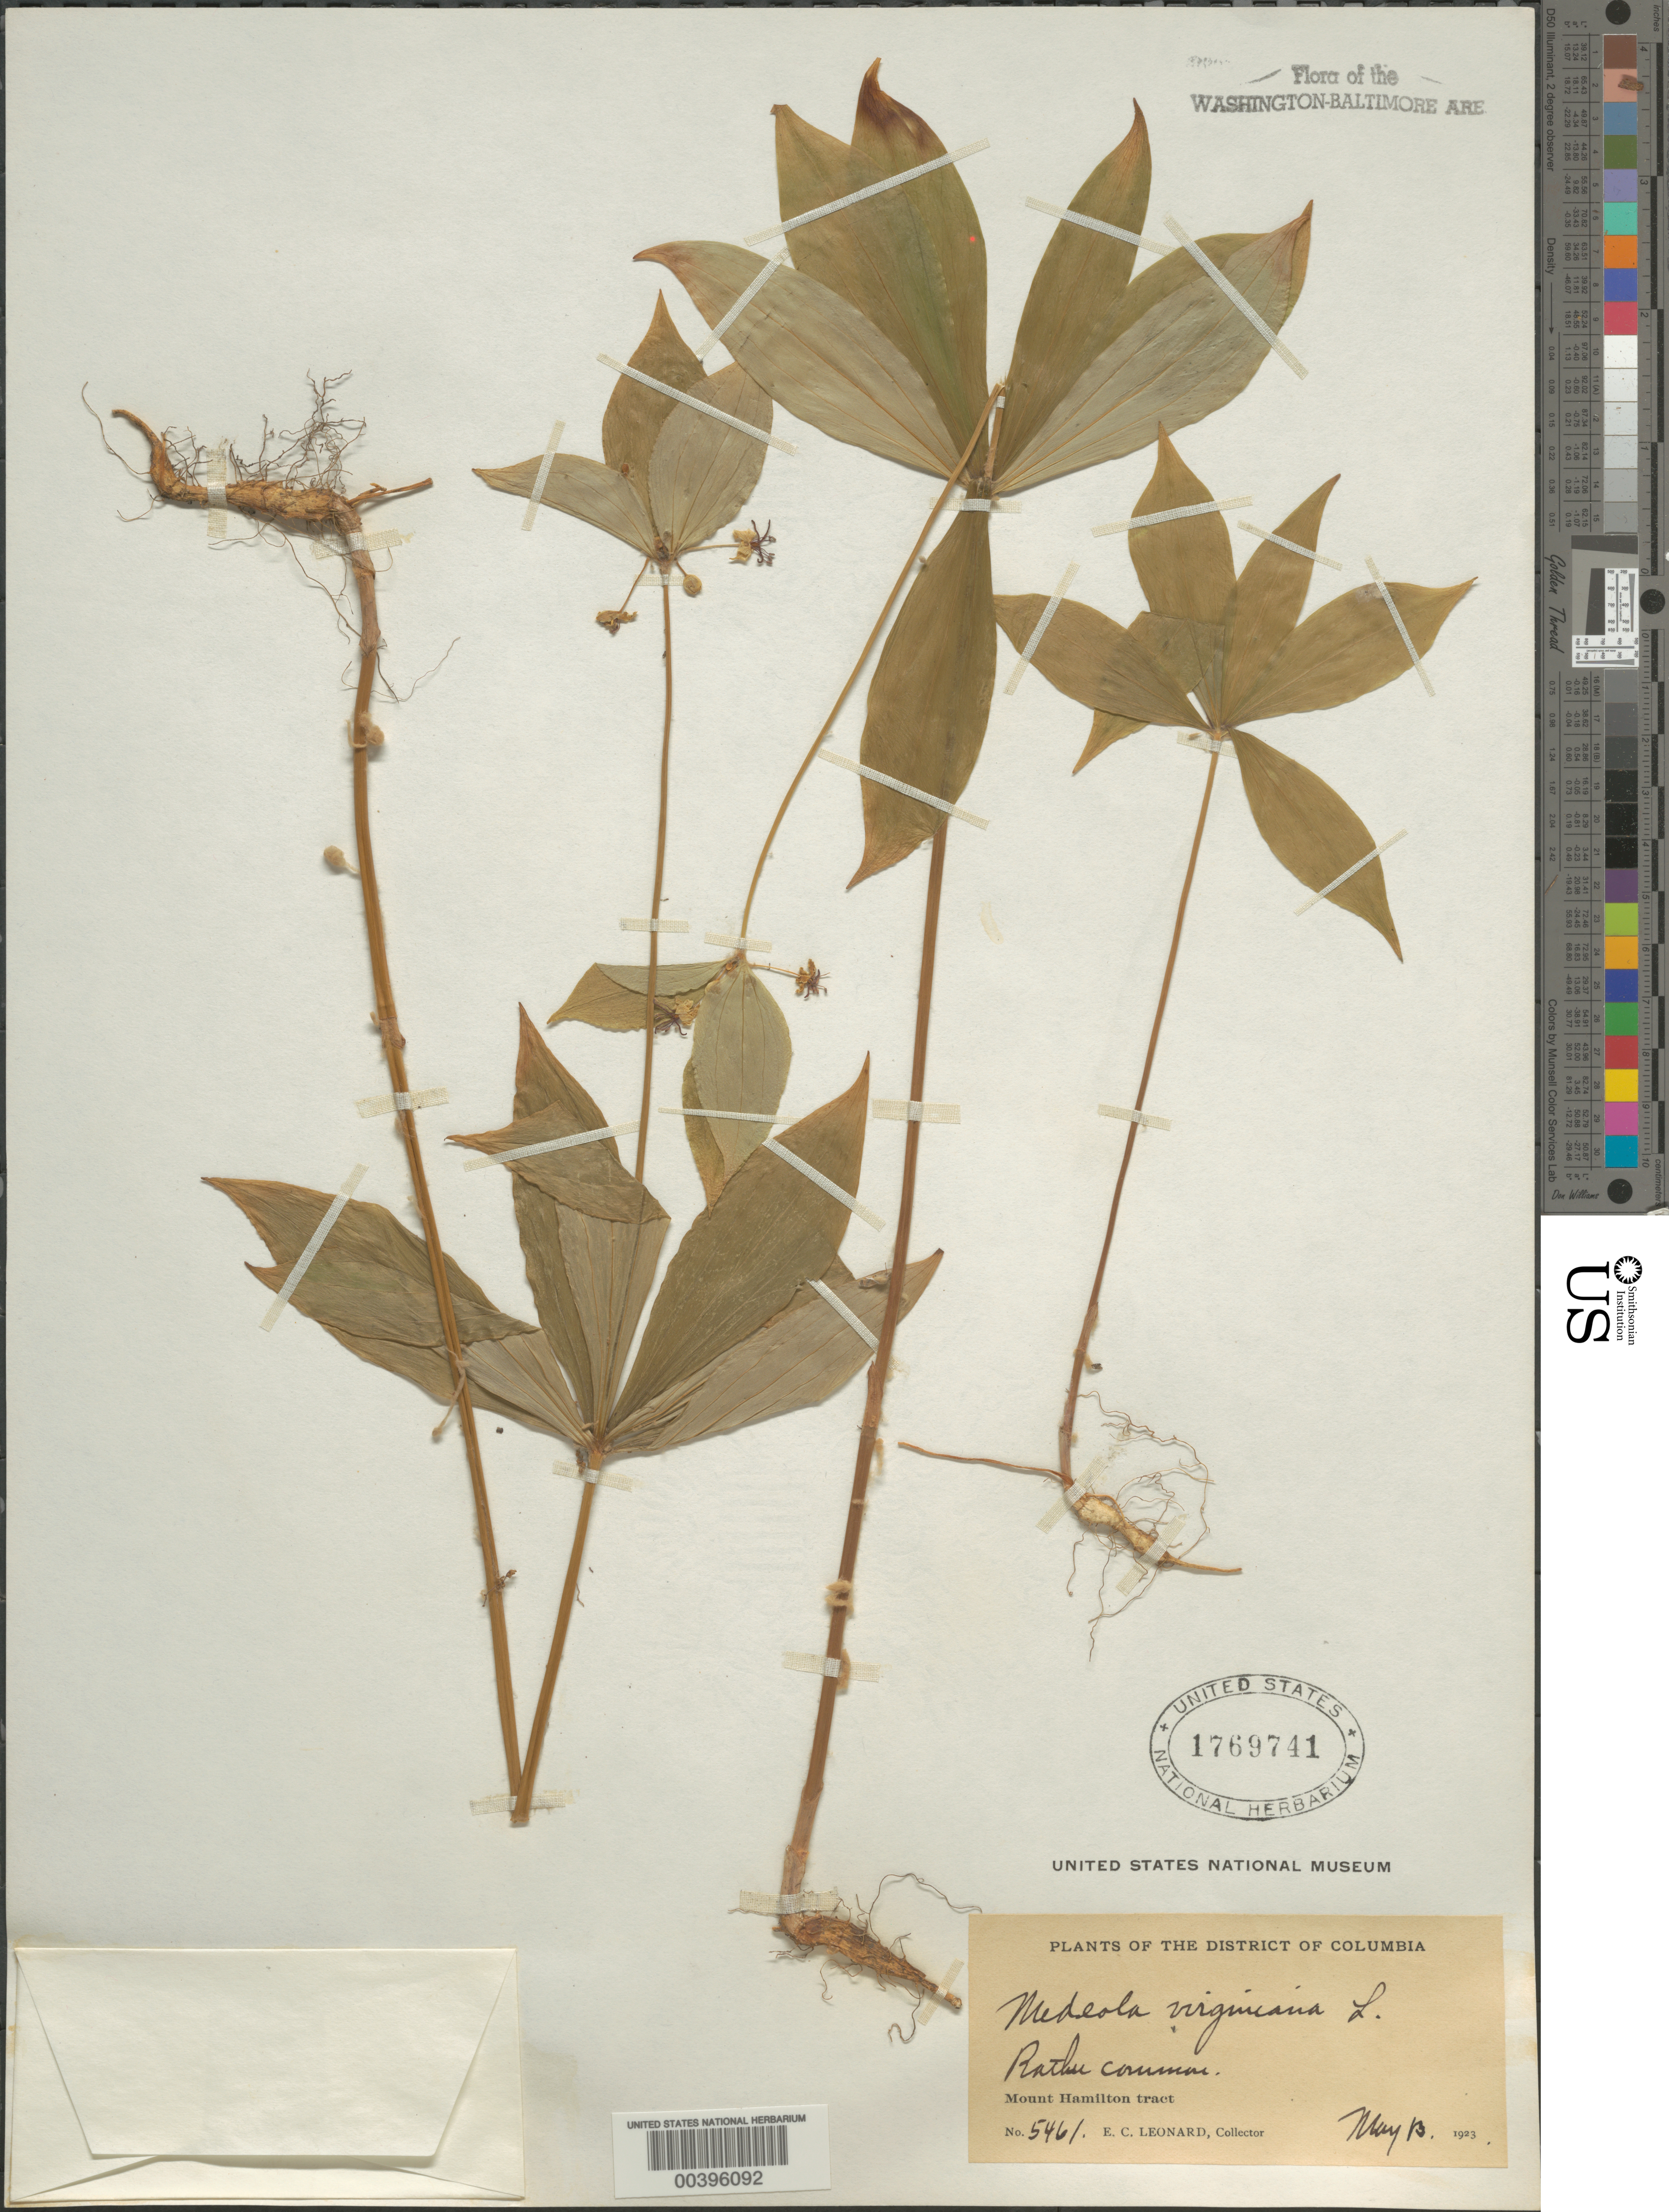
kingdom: Plantae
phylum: Tracheophyta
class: Liliopsida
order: Liliales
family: Liliaceae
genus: Medeola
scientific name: Medeola virginiana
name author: (L.) Desf.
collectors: E. C. Leonard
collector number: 5461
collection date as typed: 13 May 1923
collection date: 1923-05-13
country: United States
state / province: District of Columbia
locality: Mount Hamilton Tract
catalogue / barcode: US 1769741